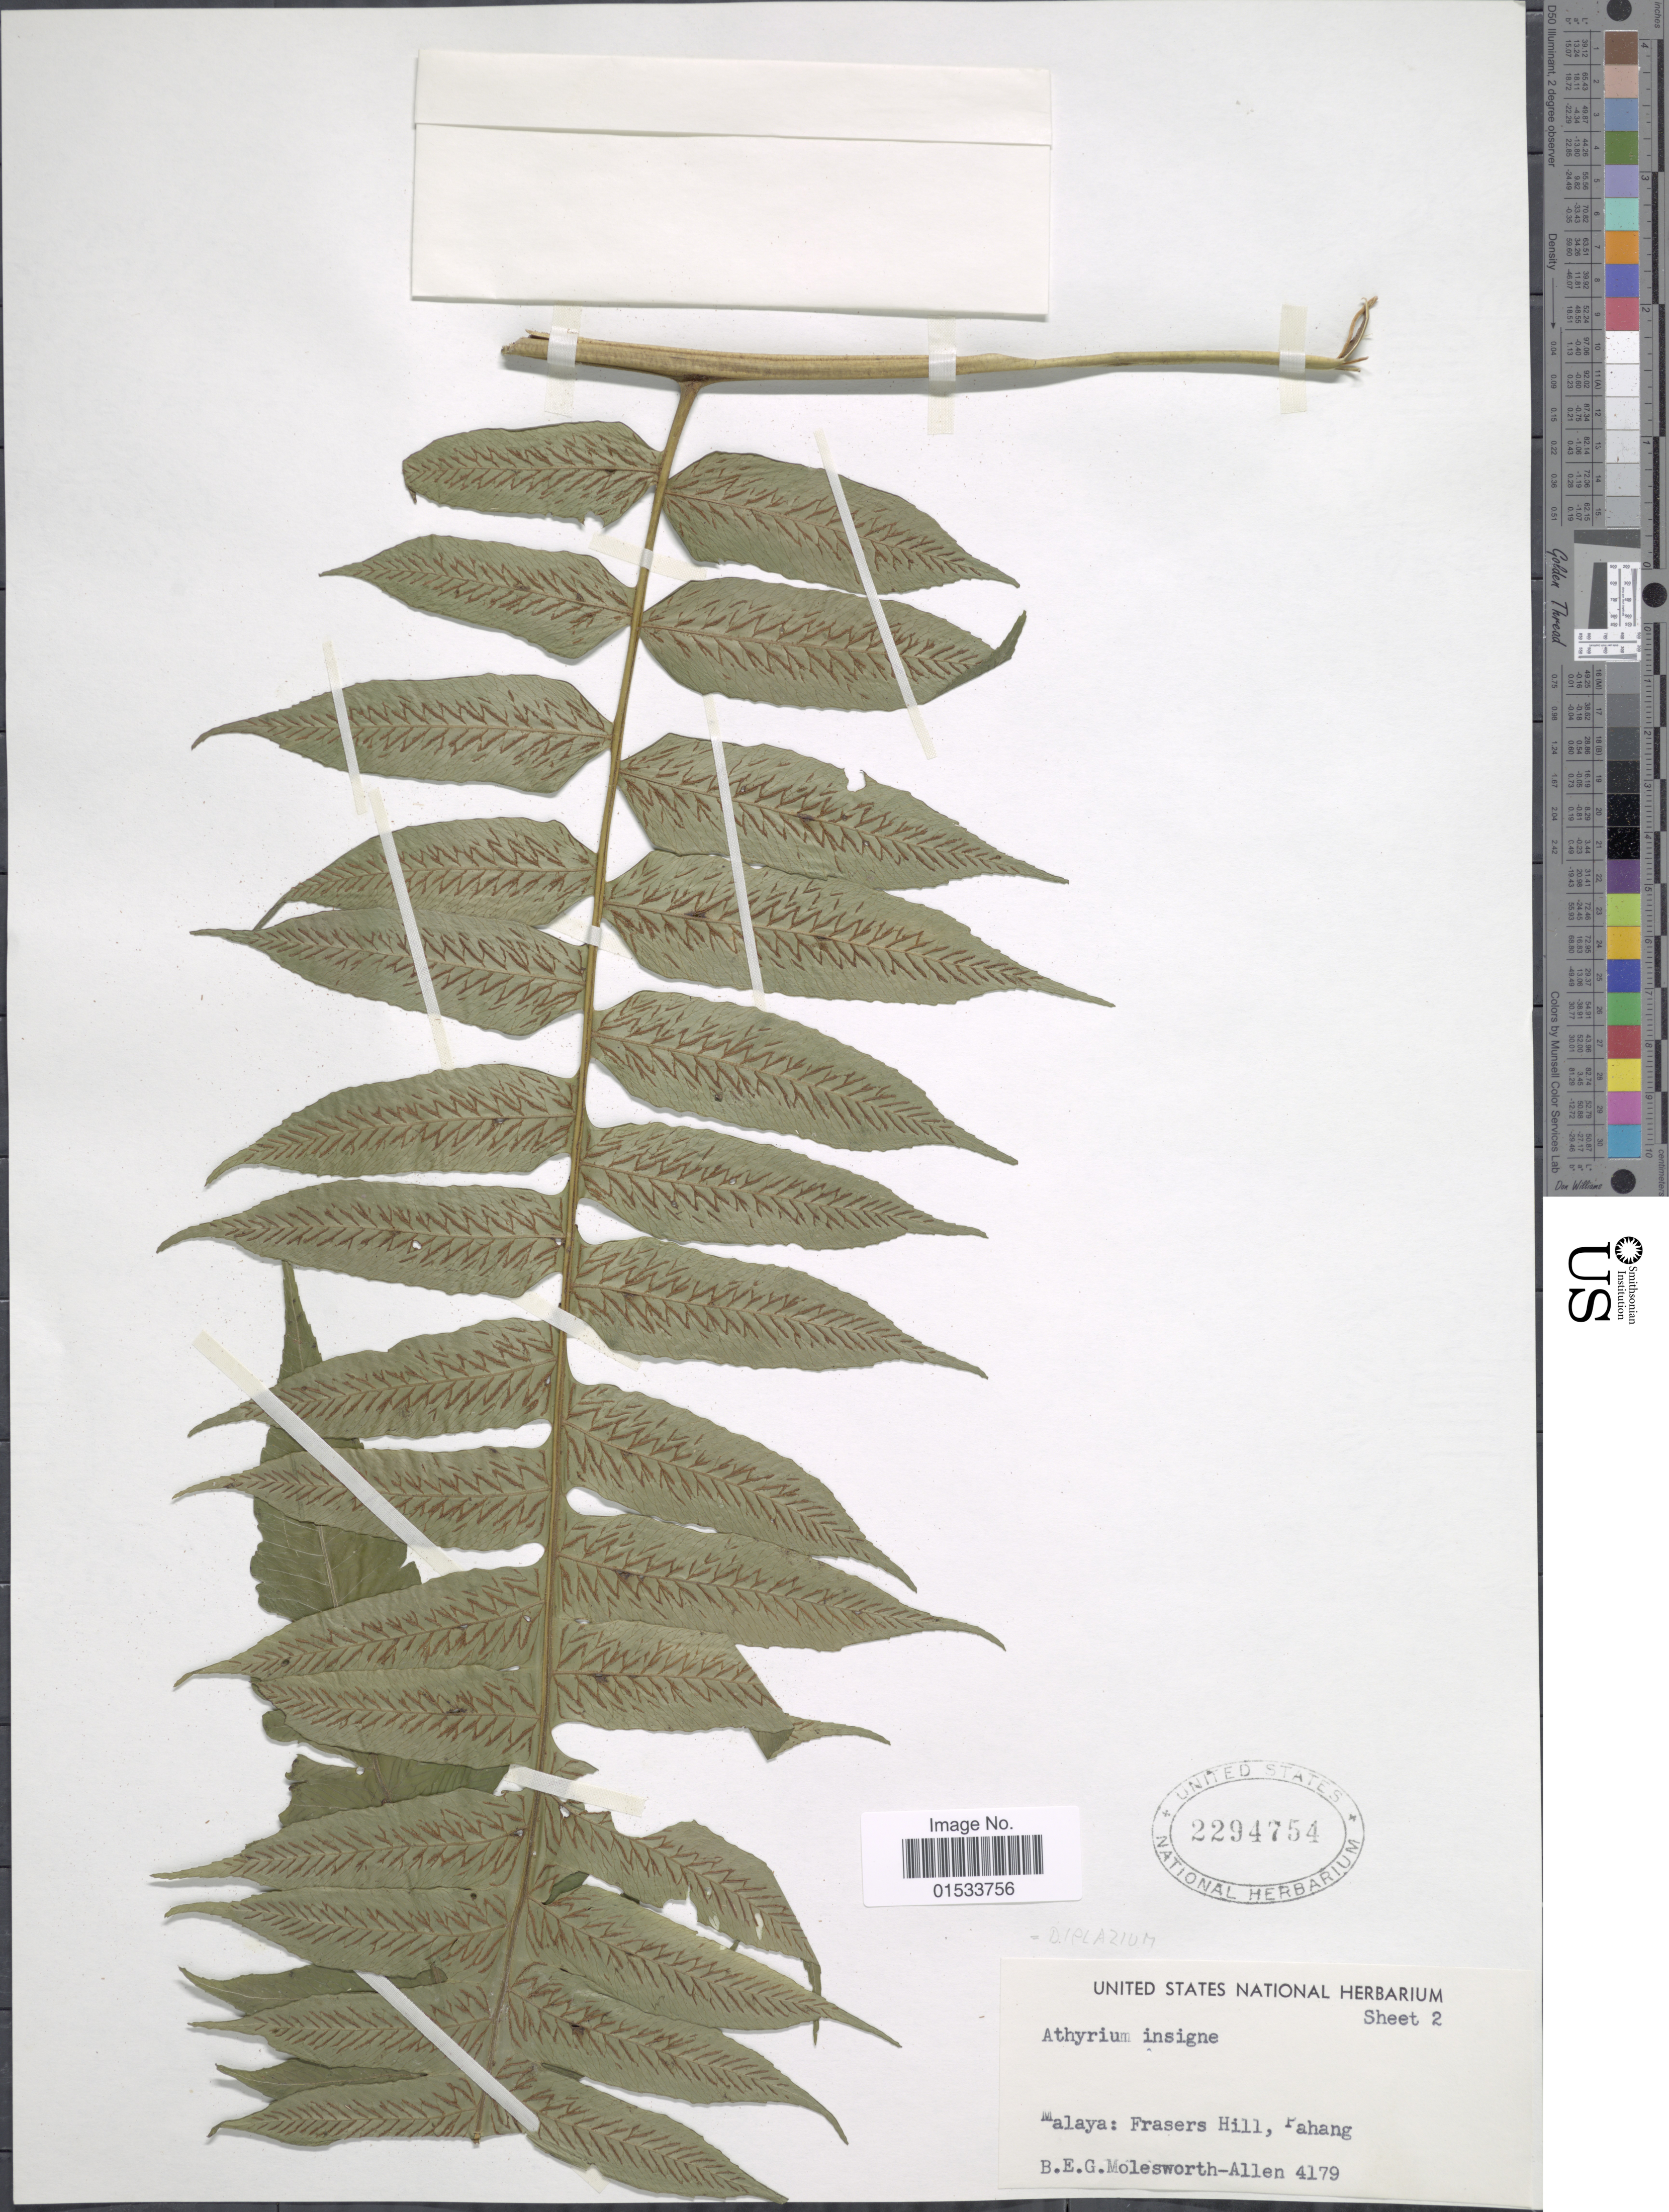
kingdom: Plantae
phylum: Tracheophyta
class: Polypodiopsida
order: Polypodiales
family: Athyriaceae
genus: Diplazium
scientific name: Diplazium insigne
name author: Holttum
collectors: B. E. G. Molesworth-Allen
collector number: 4179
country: Malaysia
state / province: Pahang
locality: Malaya: Frasers Hill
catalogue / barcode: US 2294754